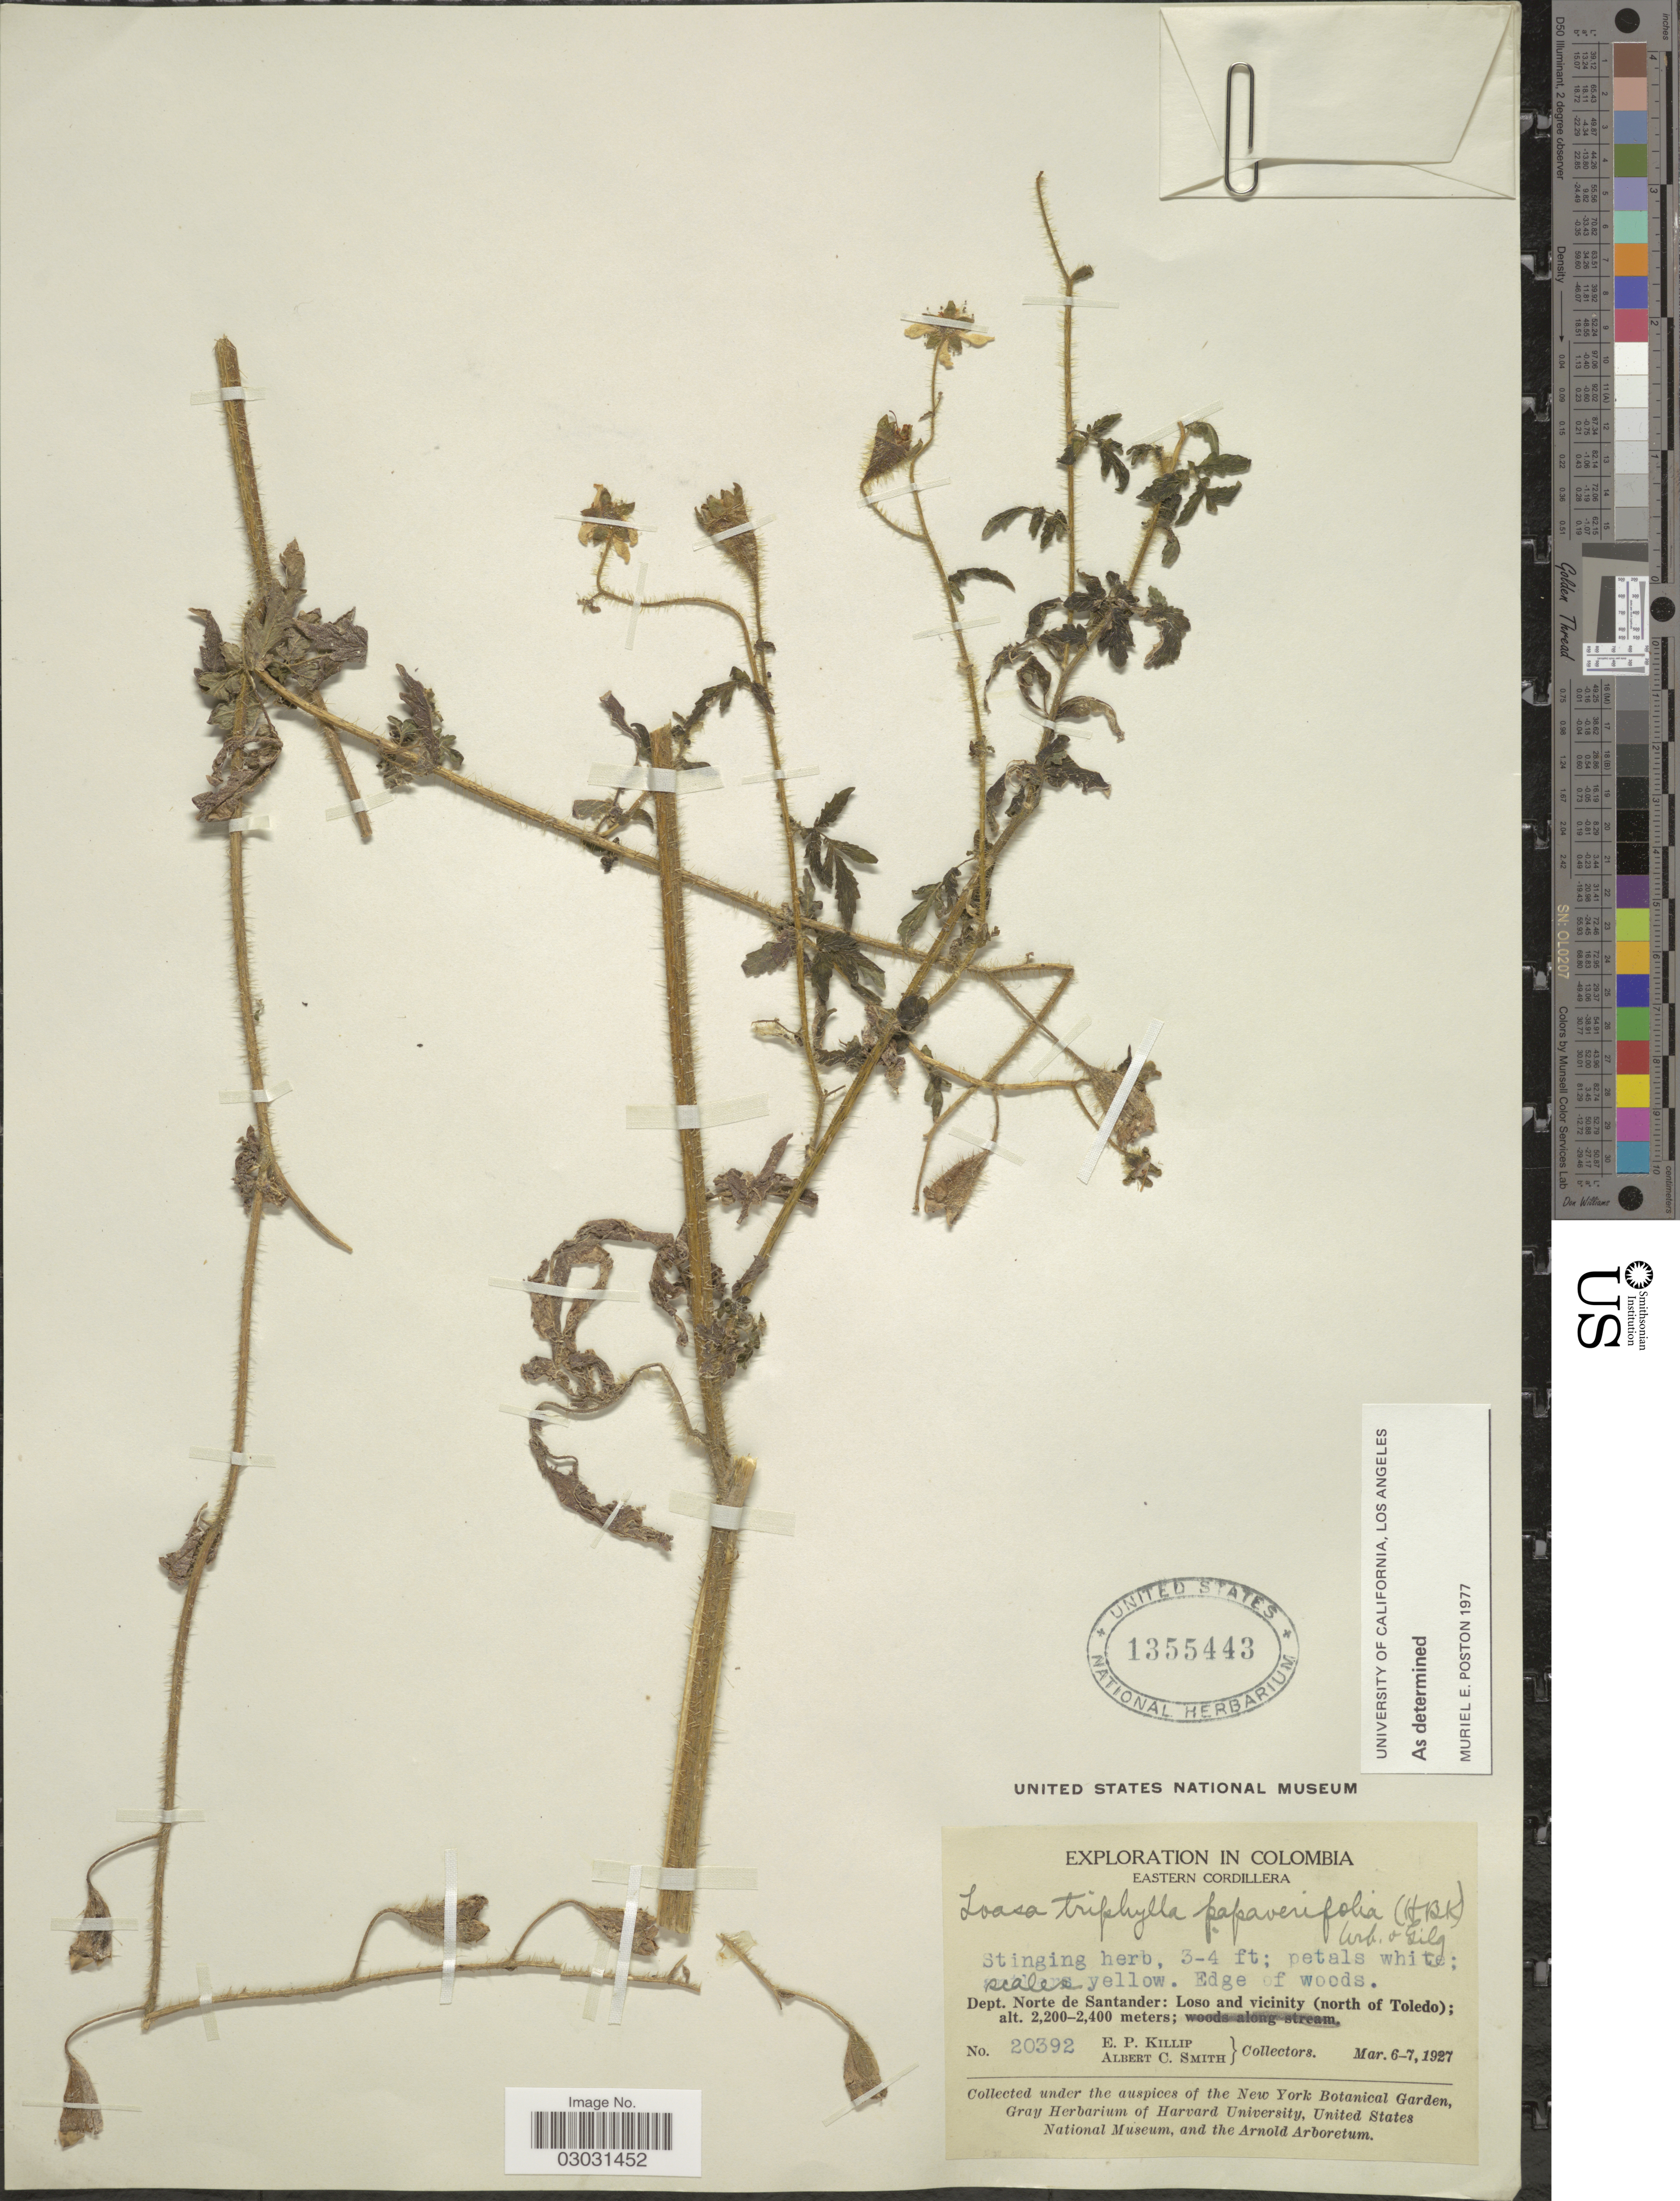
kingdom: Plantae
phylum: Tracheophyta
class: Magnoliopsida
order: Cornales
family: Loasaceae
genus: Nasa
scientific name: Nasa triphylla subsp. papaverifolia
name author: (Kunth) Weigand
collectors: E. P. Killip & A. C. Smith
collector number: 20392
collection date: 1927-03-06/1927-03-07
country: Colombia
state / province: Norte de Santander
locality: Eastern Cordillera. Dept. Norte de Santander: Loso and vicinity (north of Toledo).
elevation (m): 2200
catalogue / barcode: US 1355443